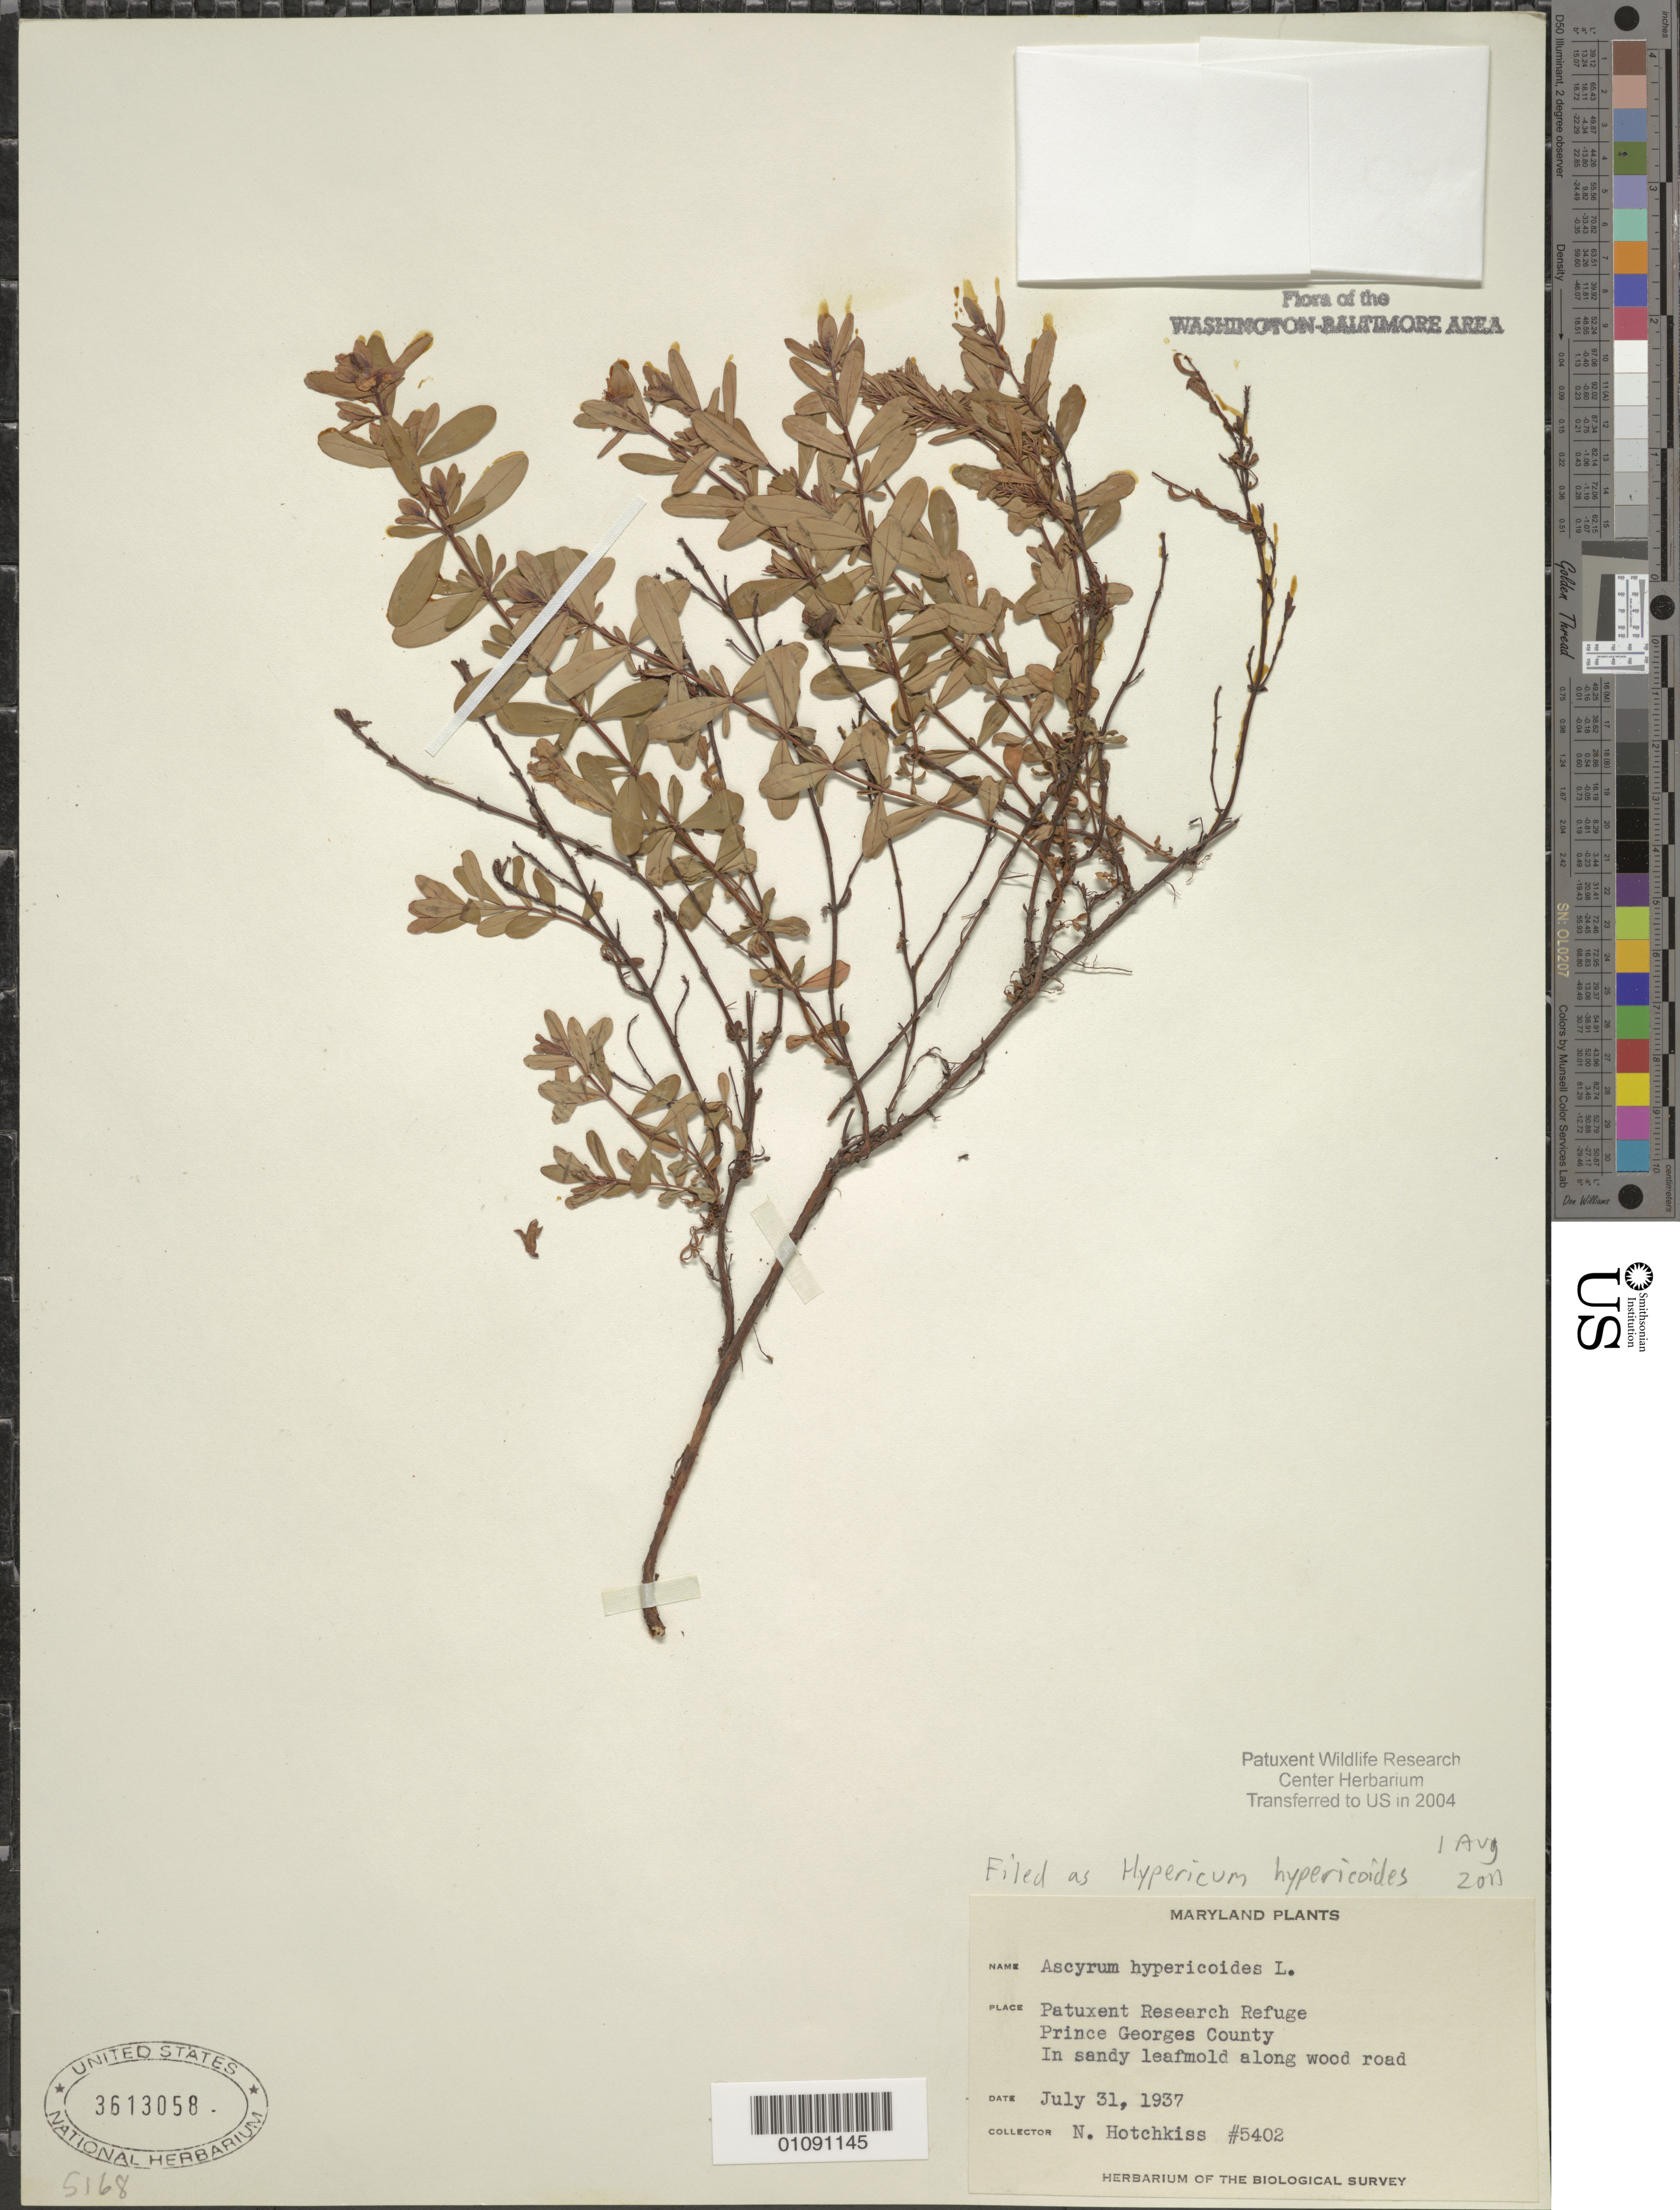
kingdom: Plantae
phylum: Tracheophyta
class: Magnoliopsida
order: Malpighiales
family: Hypericaceae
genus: Hypericum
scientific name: Hypericum hypericoides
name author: (L.) Crantz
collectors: N. Hotchkiss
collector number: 5402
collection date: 1937-07-31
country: United States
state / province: Maryland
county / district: Prince George's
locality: Patuxent Wildlife Refuge.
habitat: In sandy leafmold along wood[ed] road.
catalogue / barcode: US 3613058